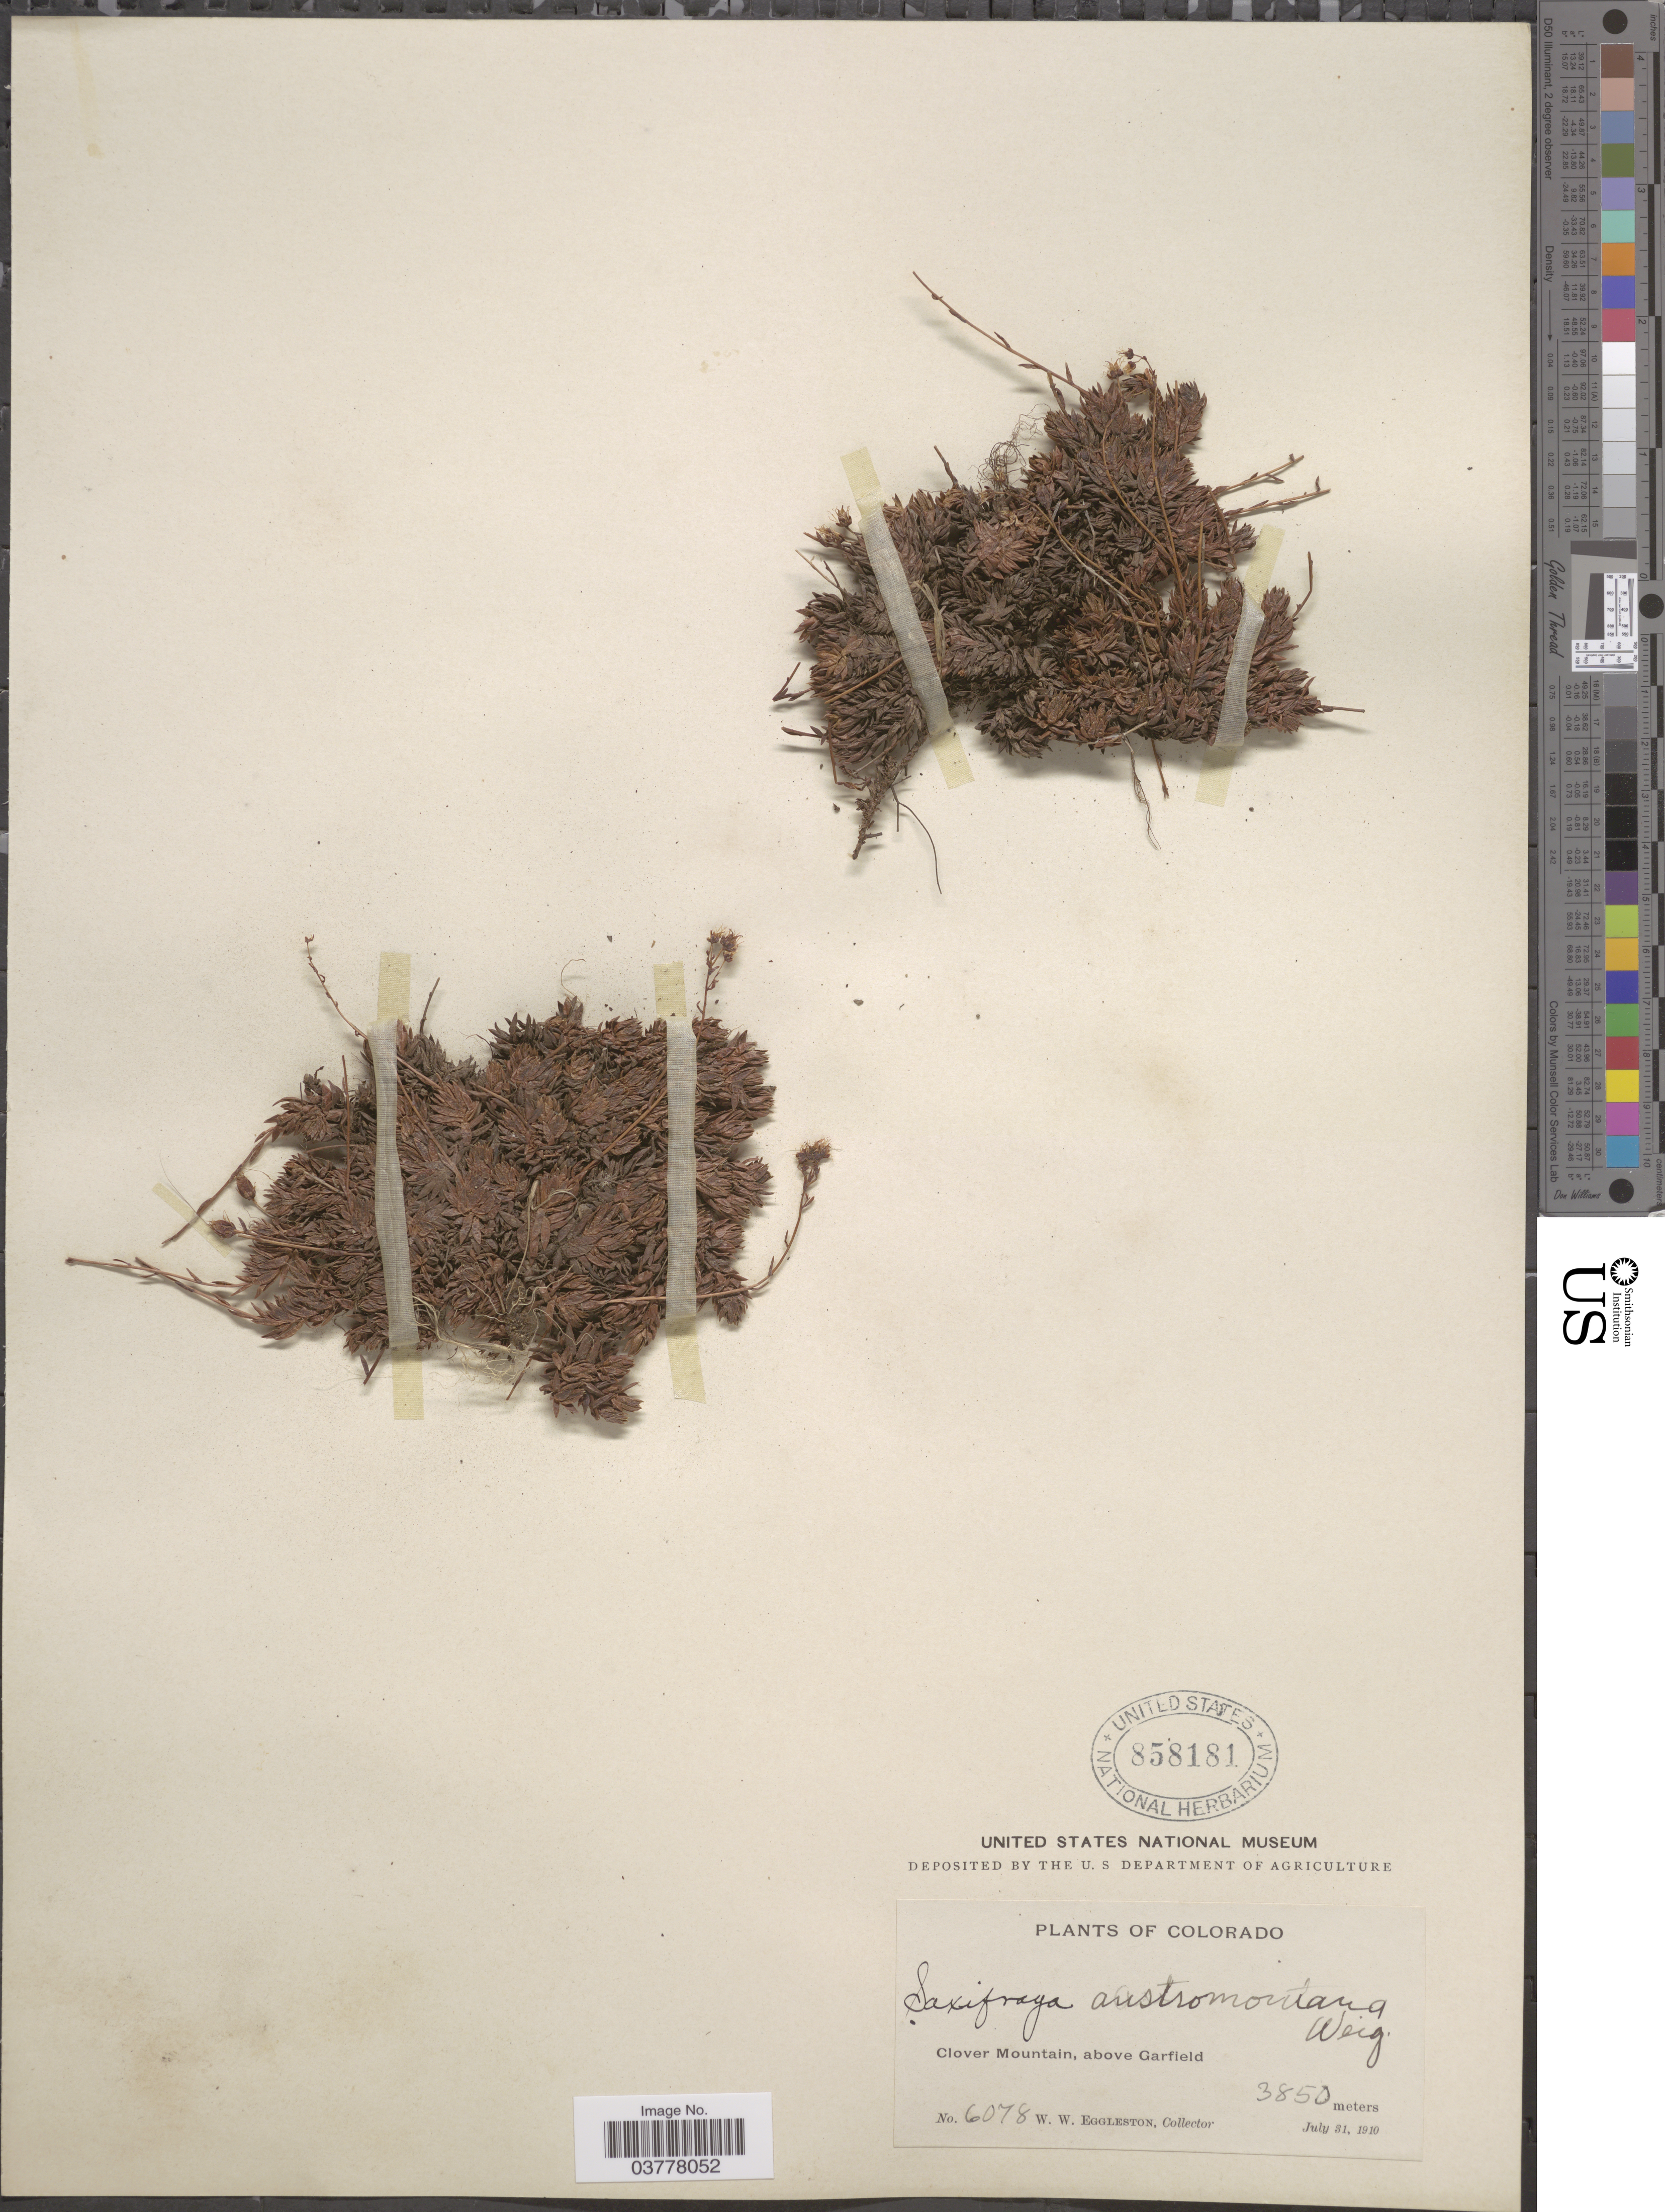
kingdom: Plantae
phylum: Tracheophyta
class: Magnoliopsida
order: Saxifragales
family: Saxifragaceae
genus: Saxifraga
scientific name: Saxifraga bronchialis subsp. austromontana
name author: (Wiegand) Piper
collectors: W. W. Eggleston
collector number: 6078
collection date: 1910-07-31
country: United States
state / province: Colorado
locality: Clover Mountain, above Garfield.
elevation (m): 3850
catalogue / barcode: US 858181